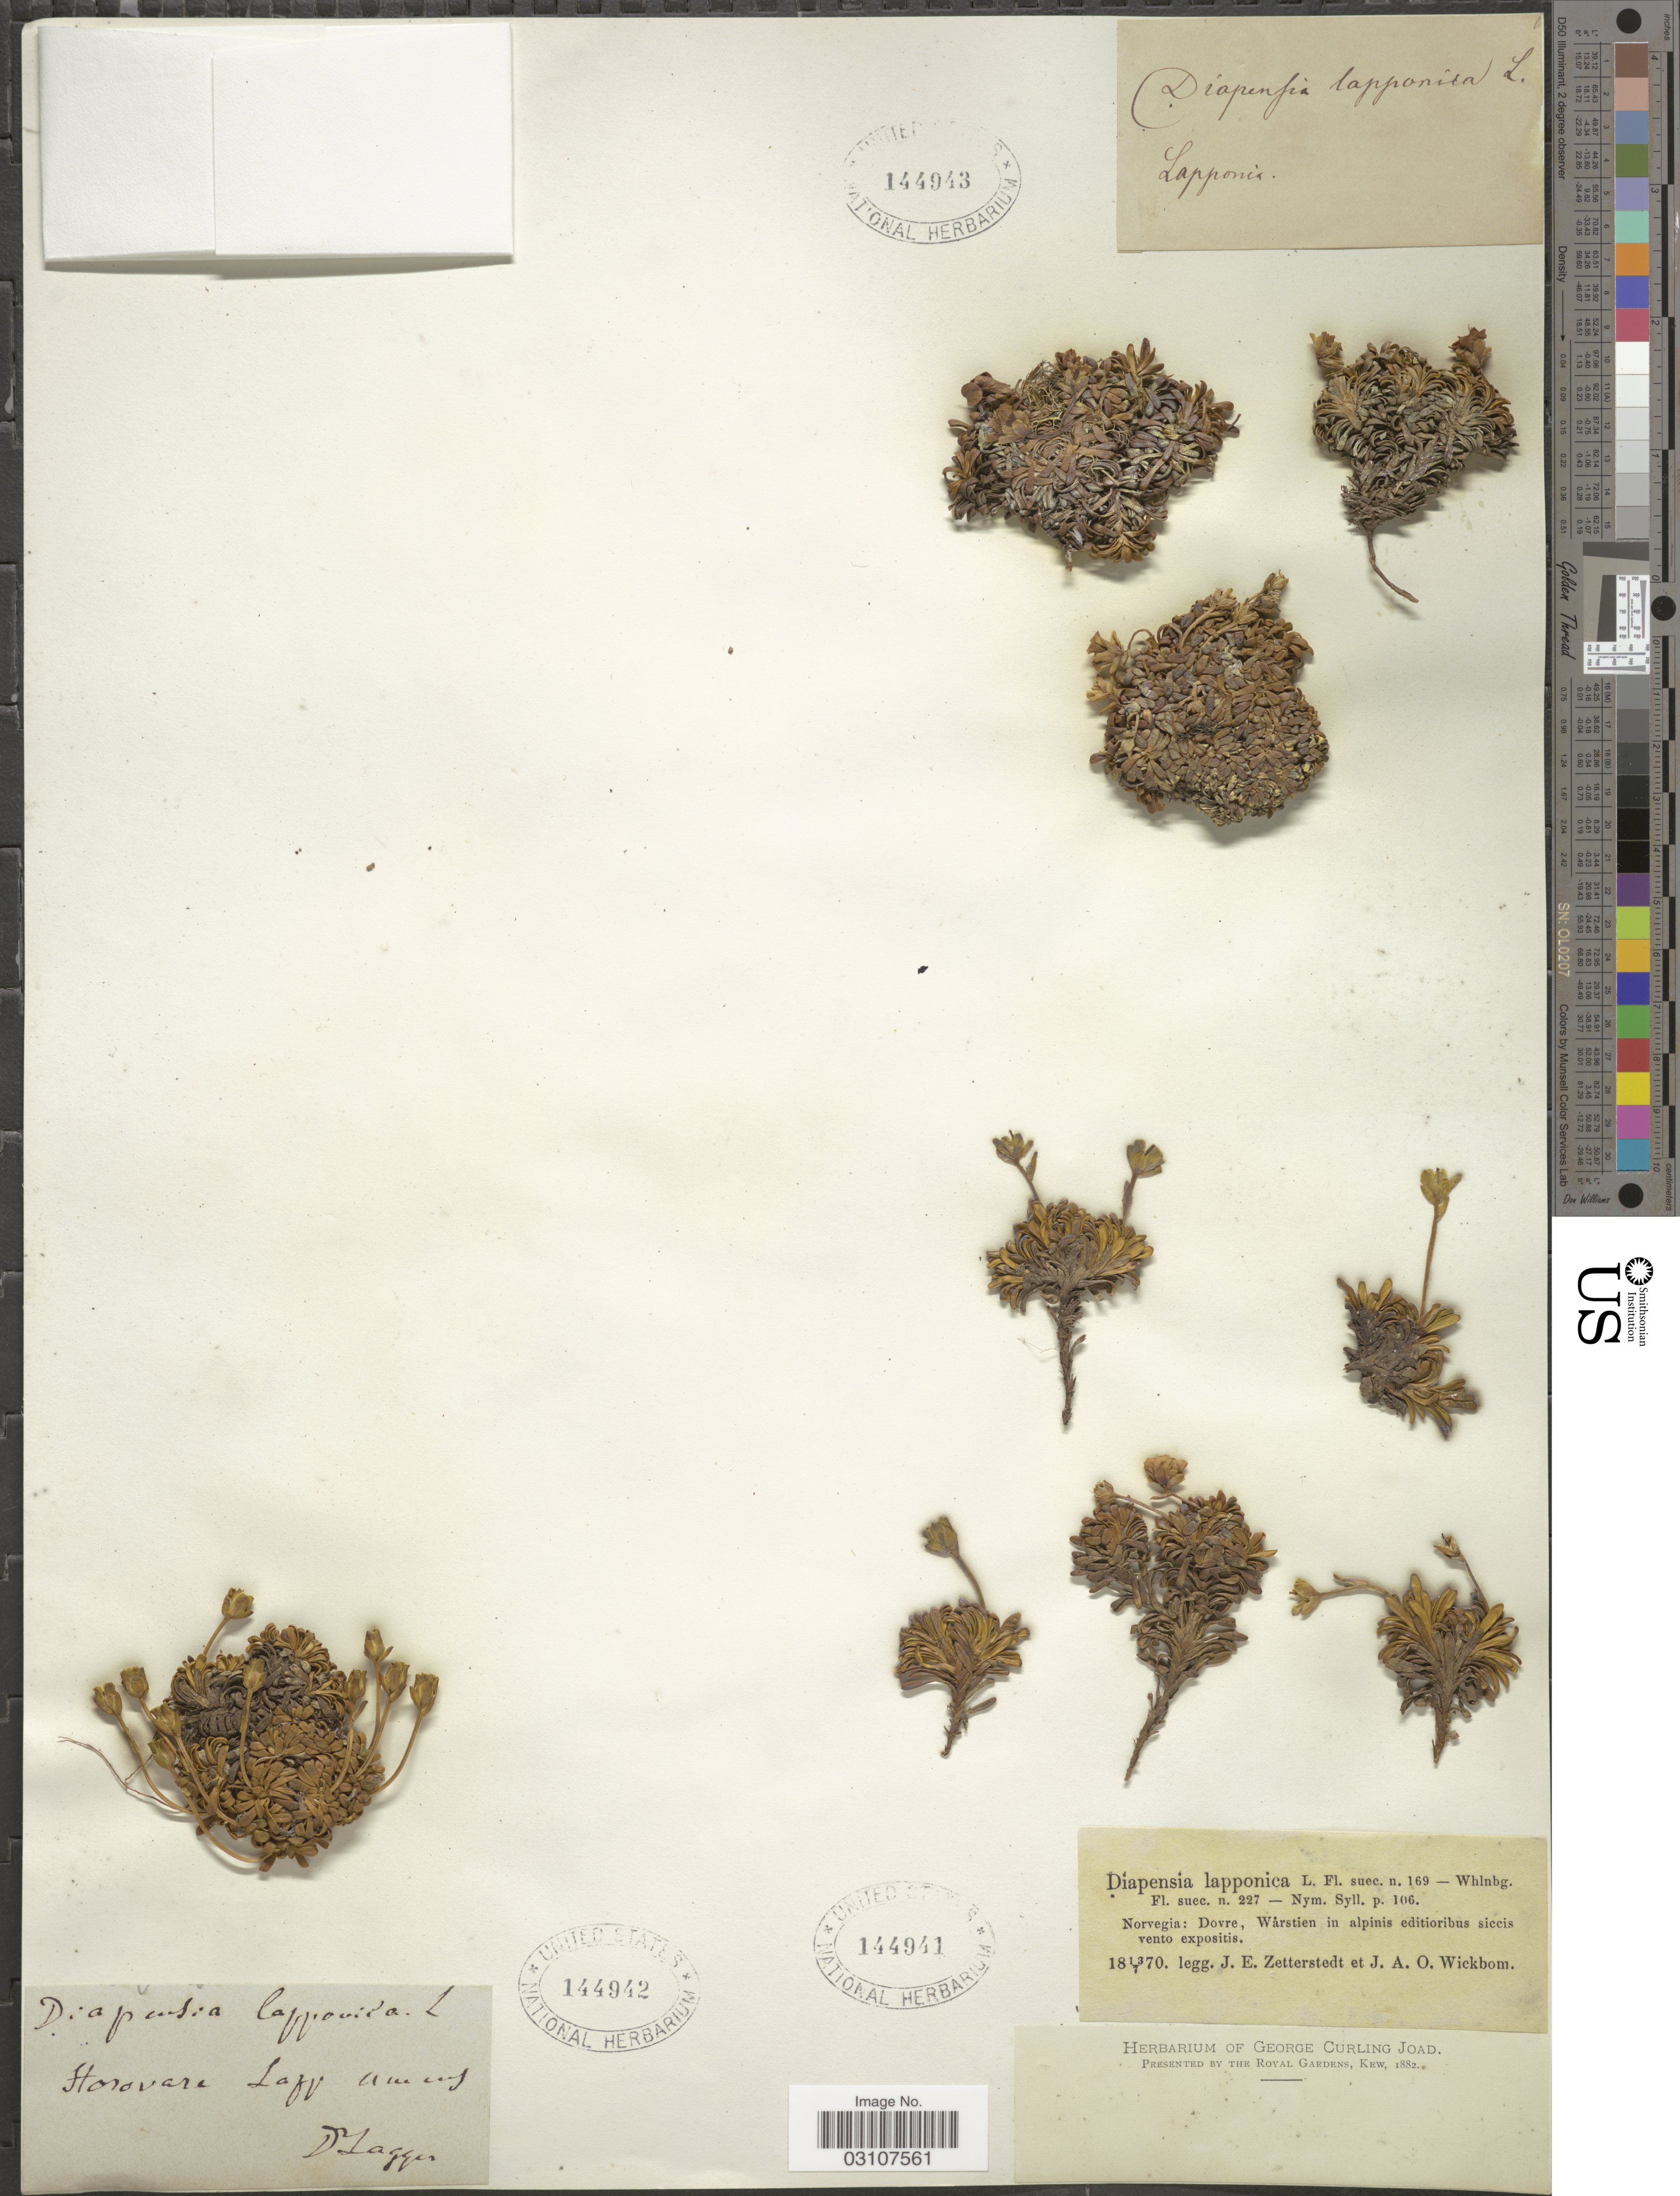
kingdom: Plantae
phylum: Tracheophyta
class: Magnoliopsida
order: Ericales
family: Diapensiaceae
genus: Diapensia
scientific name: Diapensia lapponica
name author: L.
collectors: F. J. Lagger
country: Finland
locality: Horovare [interpreted] Lapp. am mf [interpreted].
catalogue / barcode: US 144942-2